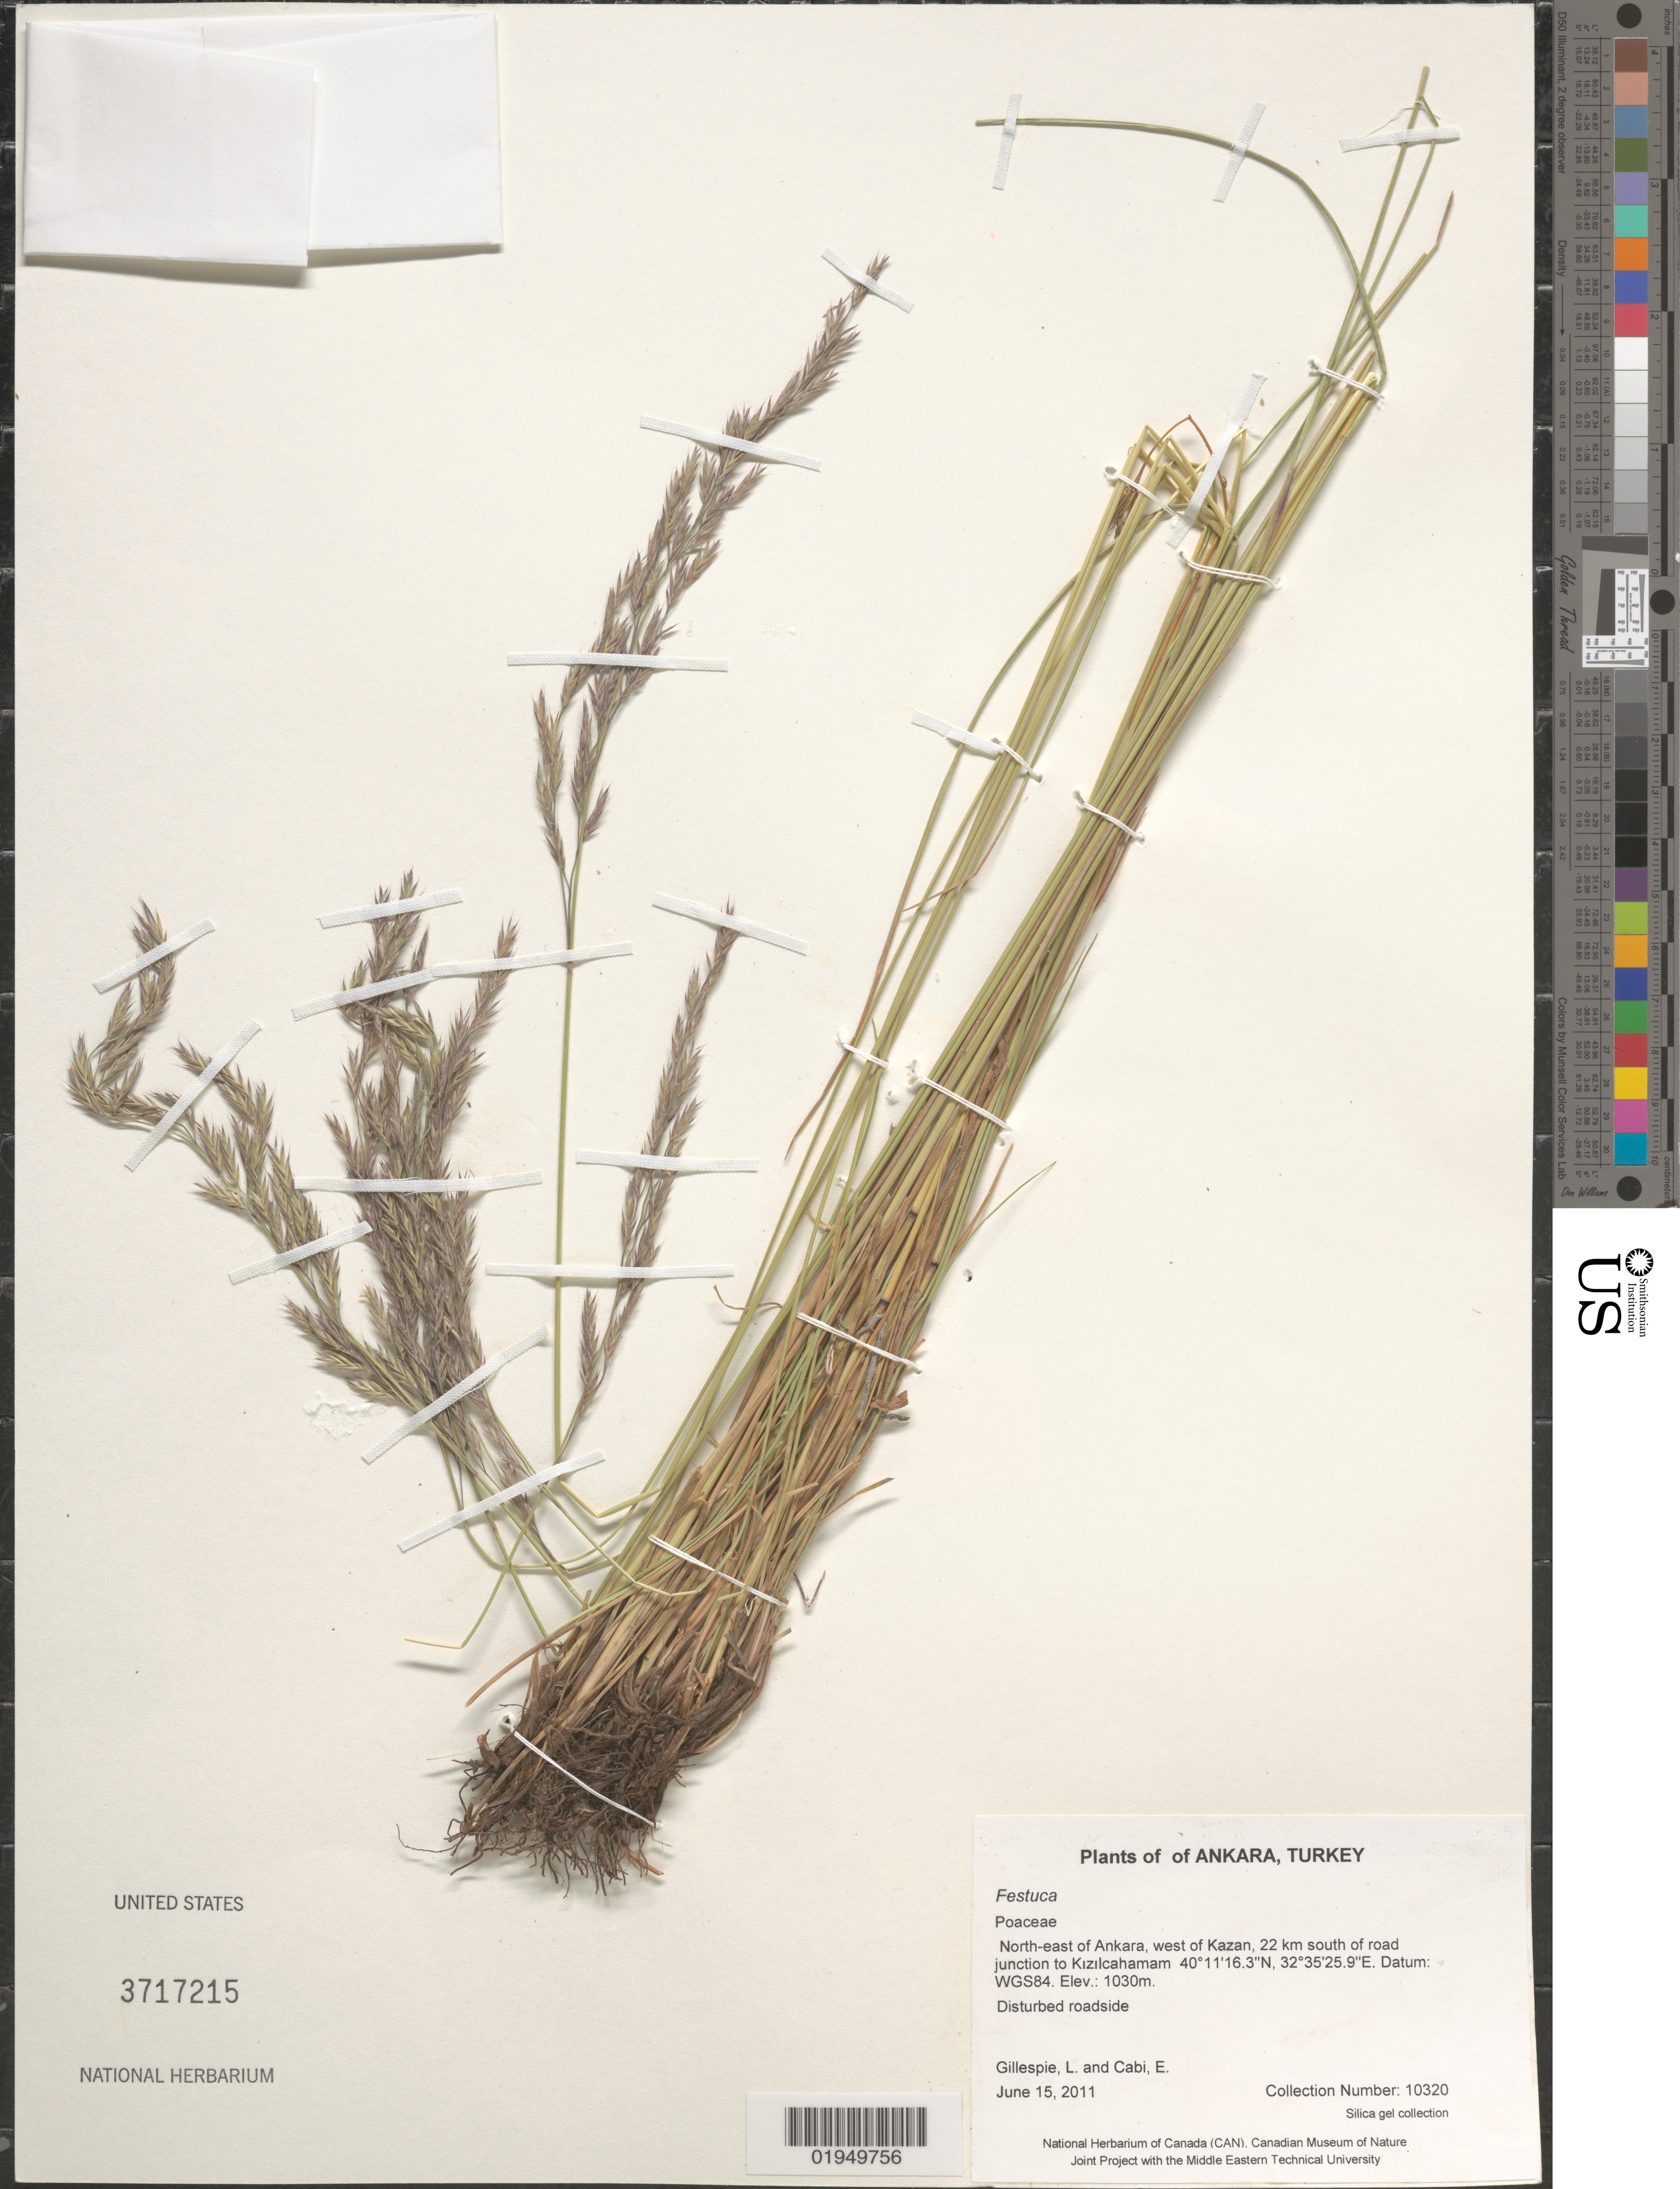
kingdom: Plantae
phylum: Tracheophyta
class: Liliopsida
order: Poales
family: Poaceae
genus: Festuca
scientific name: Festuca sp.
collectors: L. J. Gillespie & E. Cabi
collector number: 10320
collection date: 2011-06-15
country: Turkey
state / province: Ankara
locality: Istanbul-Ankara Highway (E89). North-east of Ankara, west of Kazan, 22 km south of road junction to Kizilcahamam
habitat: Disturbed roadside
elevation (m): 1030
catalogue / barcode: US 3717215